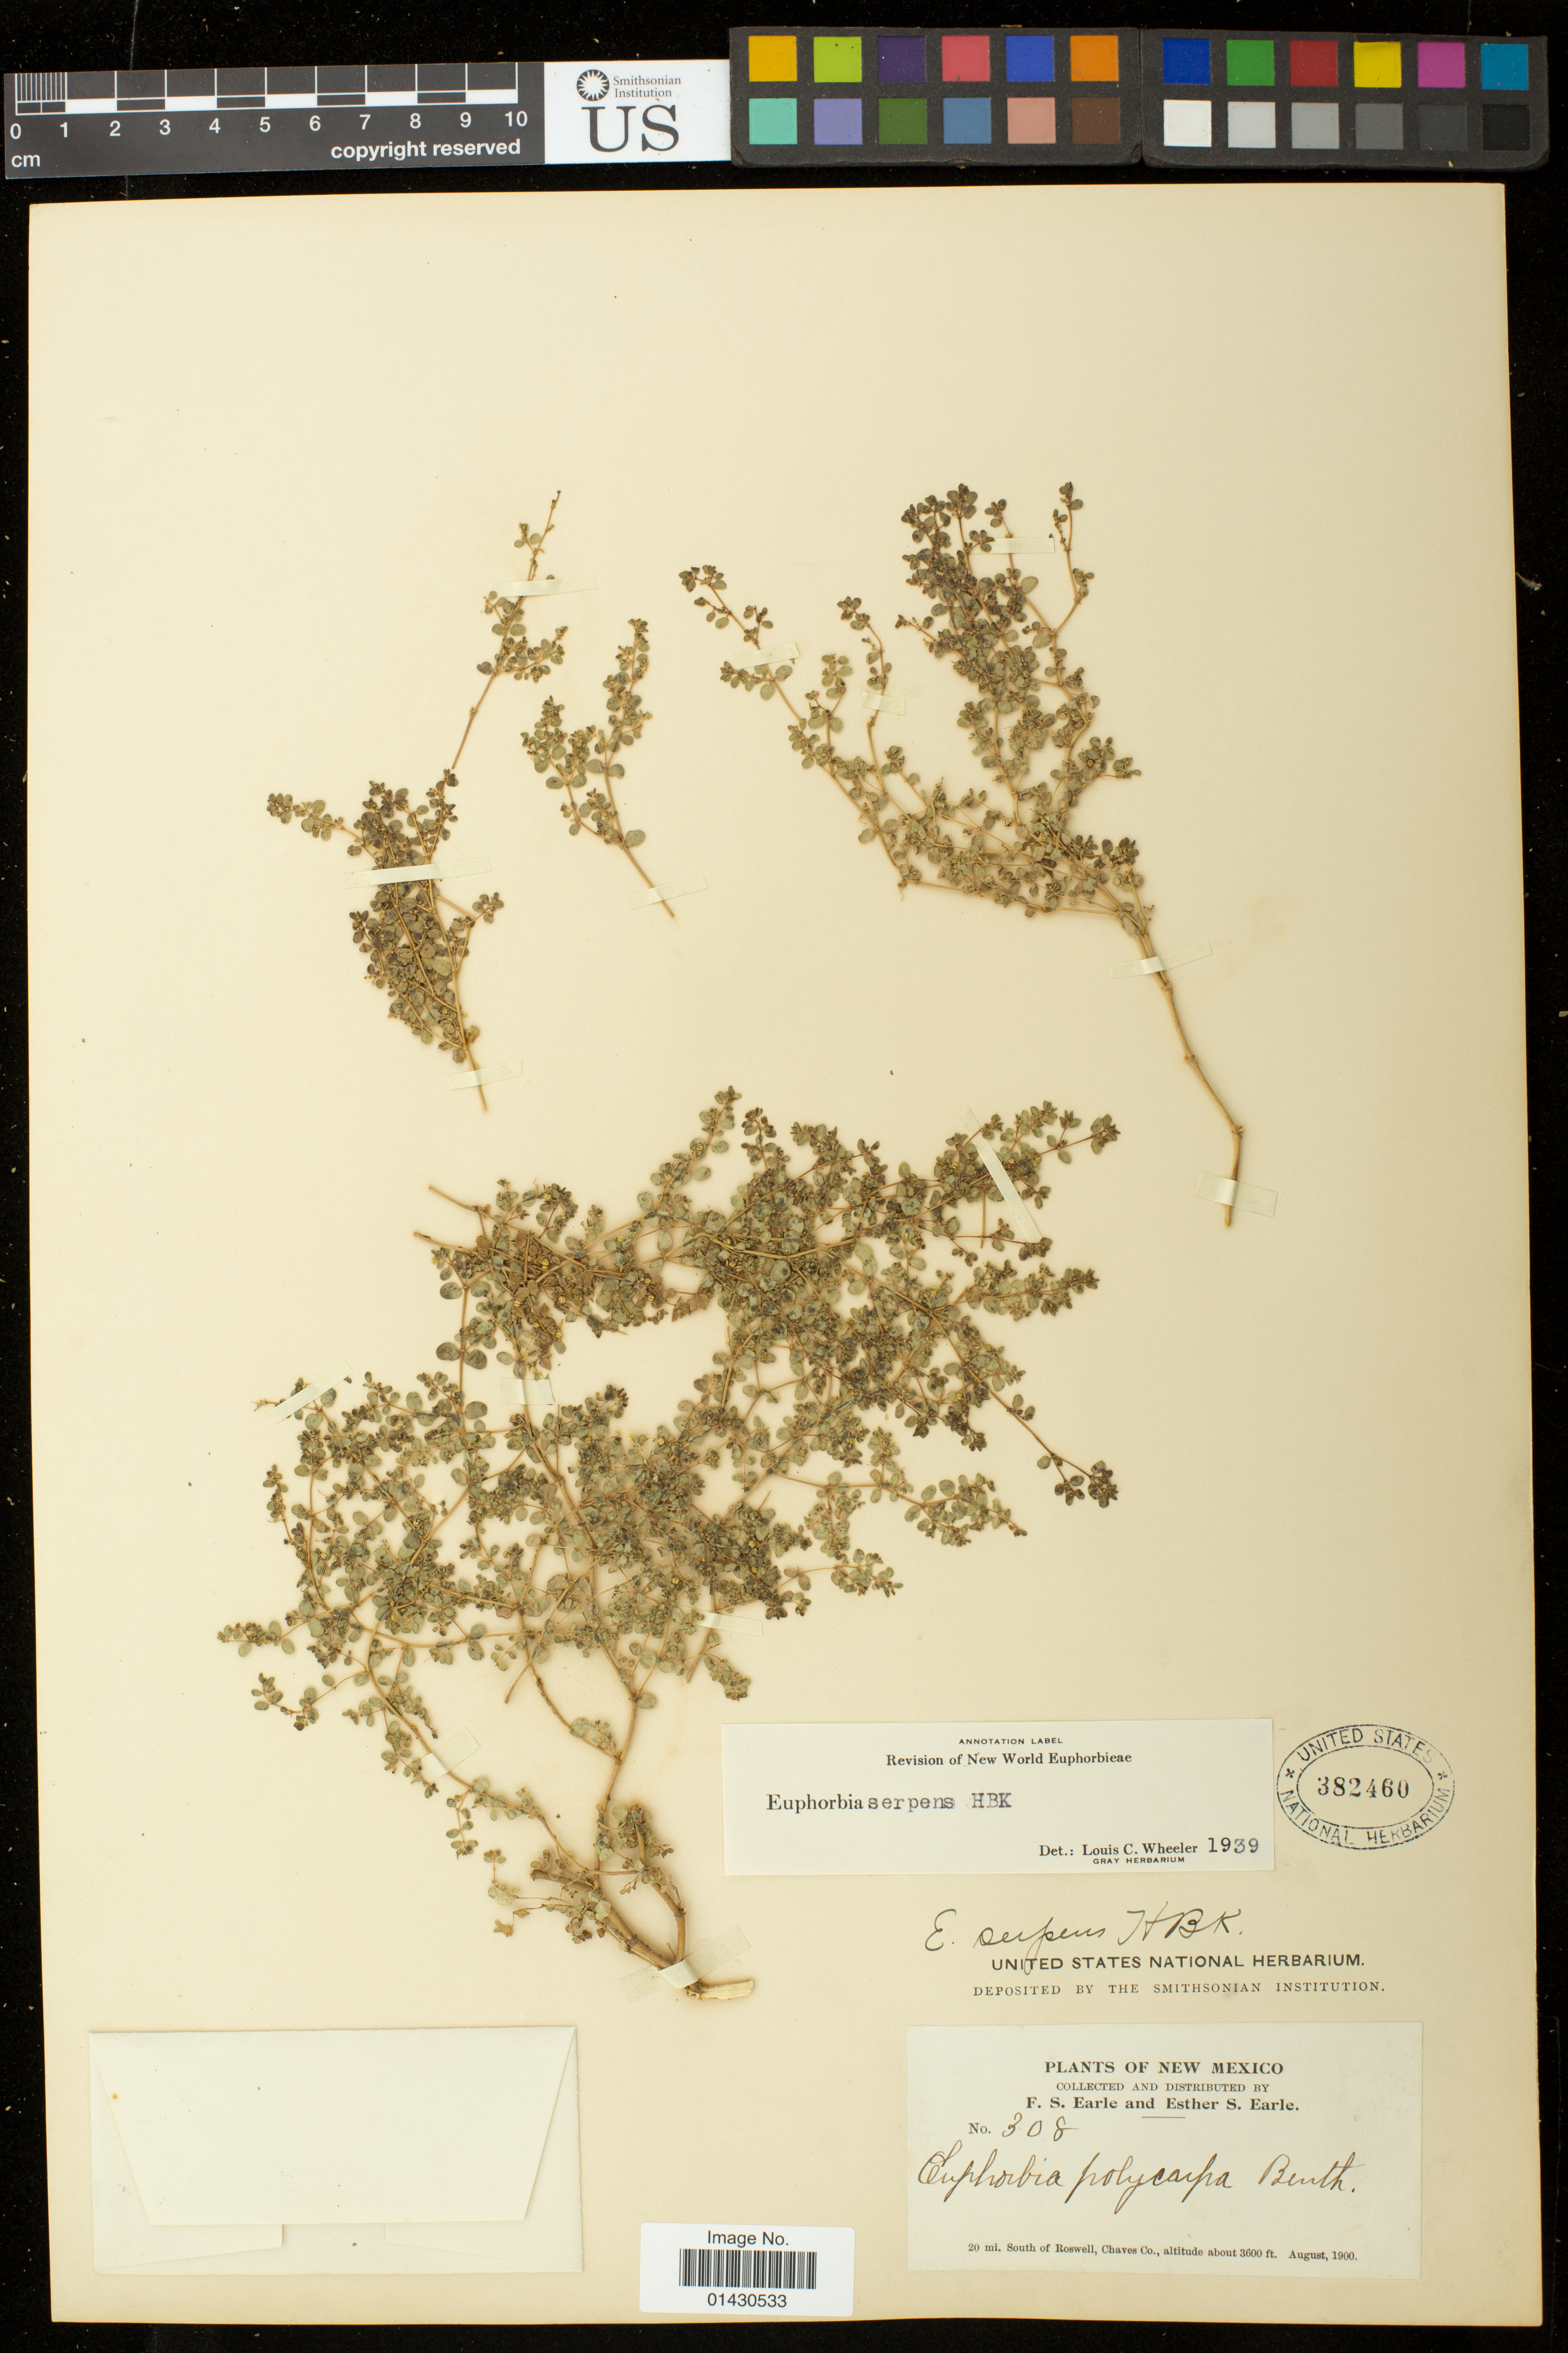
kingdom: Plantae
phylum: Tracheophyta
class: Magnoliopsida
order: Malpighiales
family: Euphorbiaceae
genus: Euphorbia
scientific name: Euphorbia serpens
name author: Kunth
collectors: F. S. Earle & E. S. Earle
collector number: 308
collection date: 1900-08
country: United States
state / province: New Mexico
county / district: Chaves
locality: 20 mi. South of Roswell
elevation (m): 1097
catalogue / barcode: US 382460